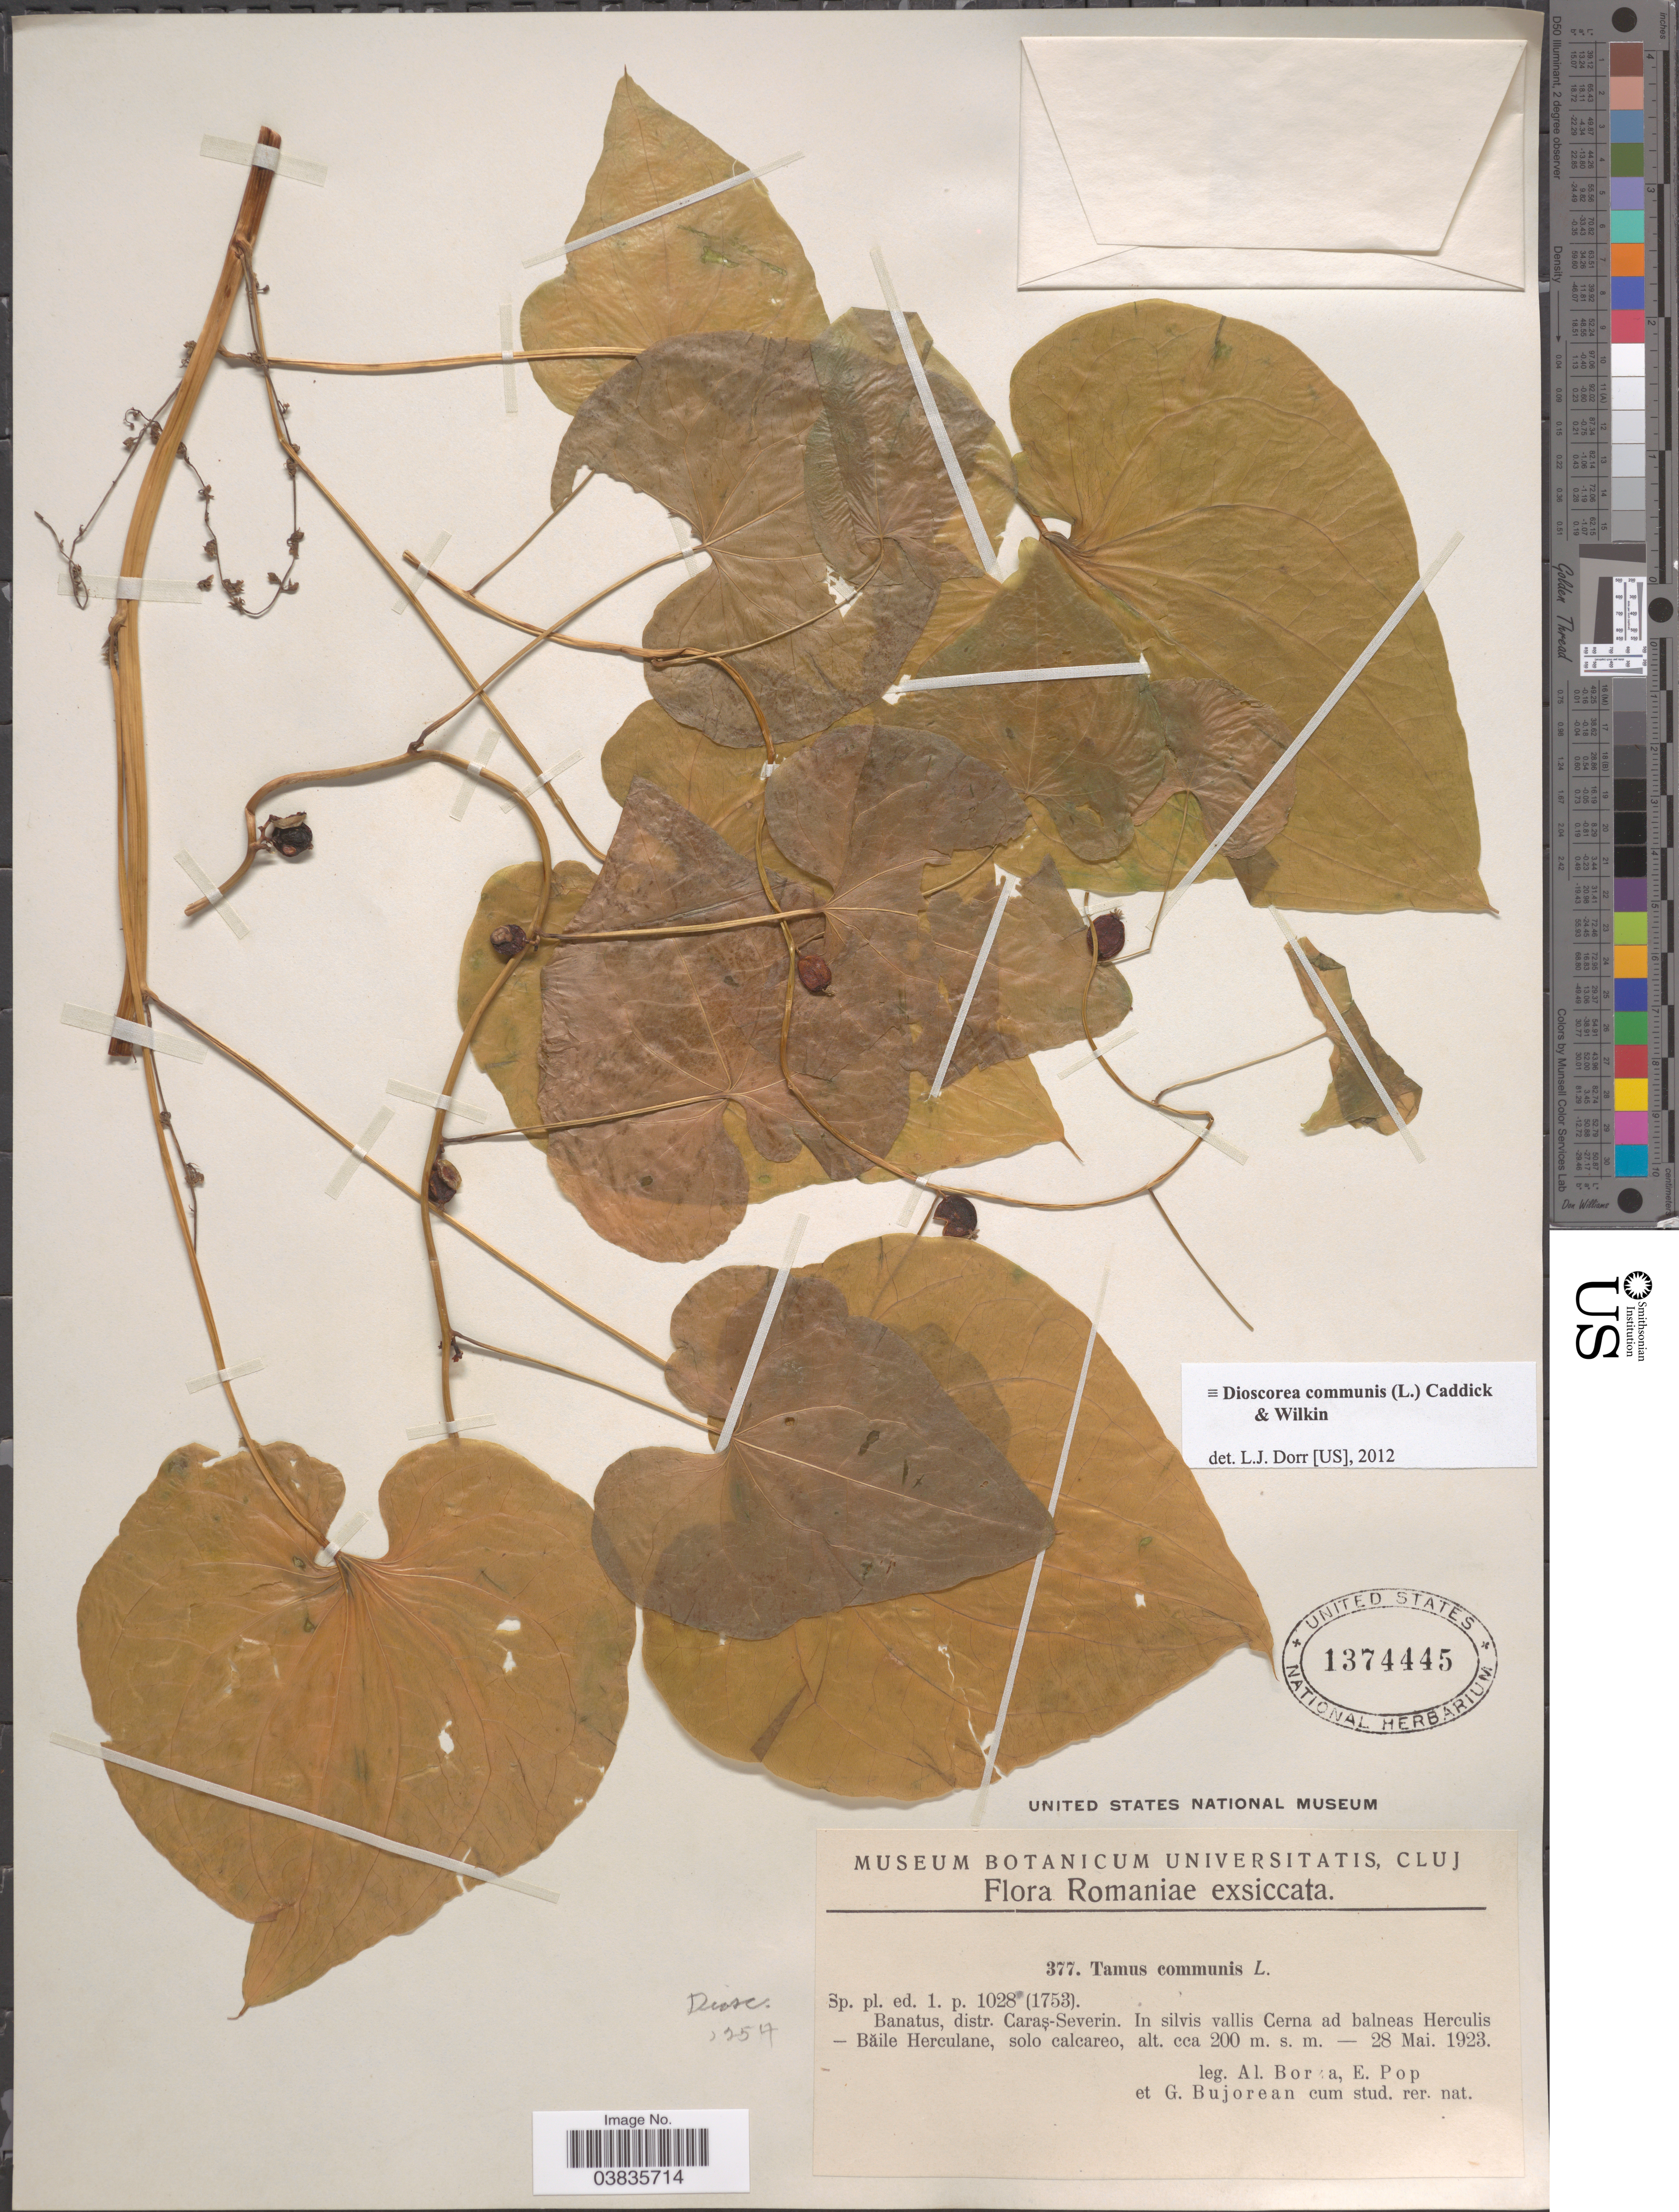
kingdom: Plantae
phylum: Tracheophyta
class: Liliopsida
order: Dioscoreales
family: Dioscoreaceae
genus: Dioscorea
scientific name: Dioscorea communis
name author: (L.) Caddick & Wilkin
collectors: A. Borza, E. Pop & G. Bujorean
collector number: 377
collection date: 1923-05-28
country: Romania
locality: Banatus, distr. Caraş-Severin. In silvis vallis Cerna ad balneas Herculis - Baile Herculane, solo calcareo.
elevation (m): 200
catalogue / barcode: US 1374445